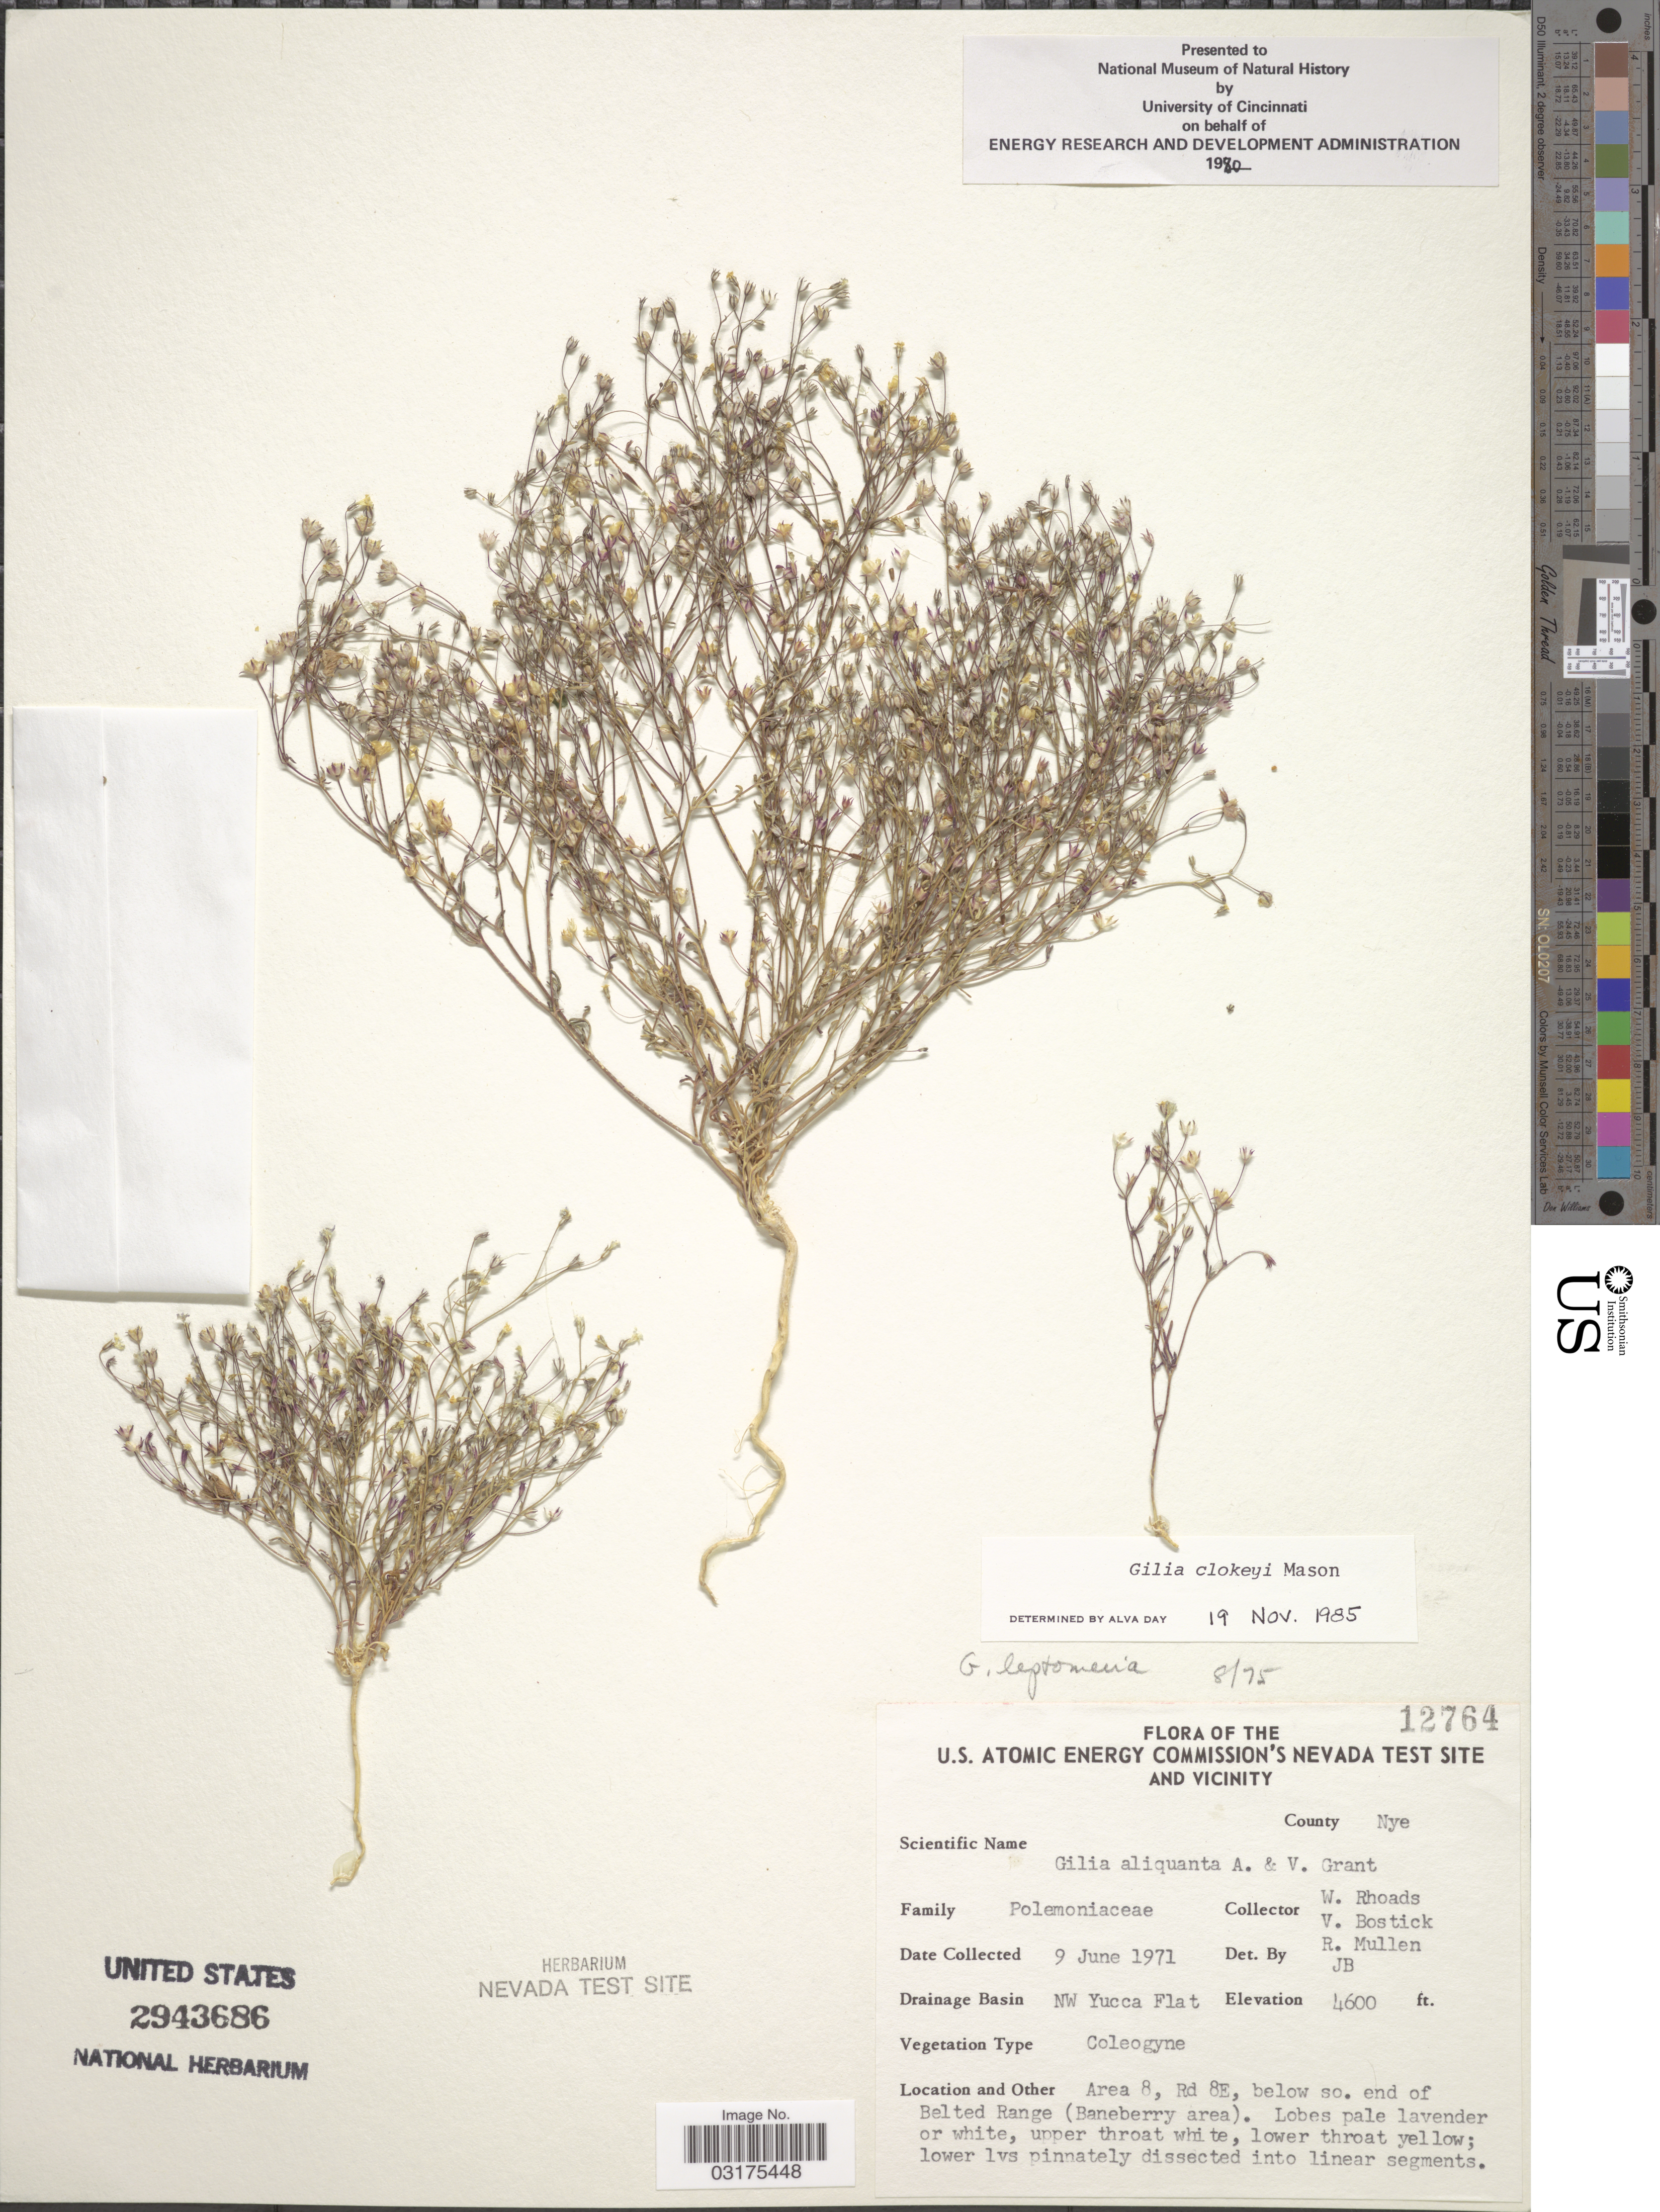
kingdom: Plantae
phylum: Tracheophyta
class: Magnoliopsida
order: Ericales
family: Polemoniaceae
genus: Gilia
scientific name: Gilia clokeyi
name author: H. Mason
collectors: W. Rhoads, V. Bostick & R. Mullen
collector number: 12764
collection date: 1971-06-09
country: United States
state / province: Nevada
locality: The U.S. Atomic Energy Commission's Nevada Test Site And Vicinity, County Nye, Drainage Basin NW Yucca Flat, Area 8, Rd 8E, below so. end of Belted Range (Baneberry area).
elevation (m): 1402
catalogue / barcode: US 2943686